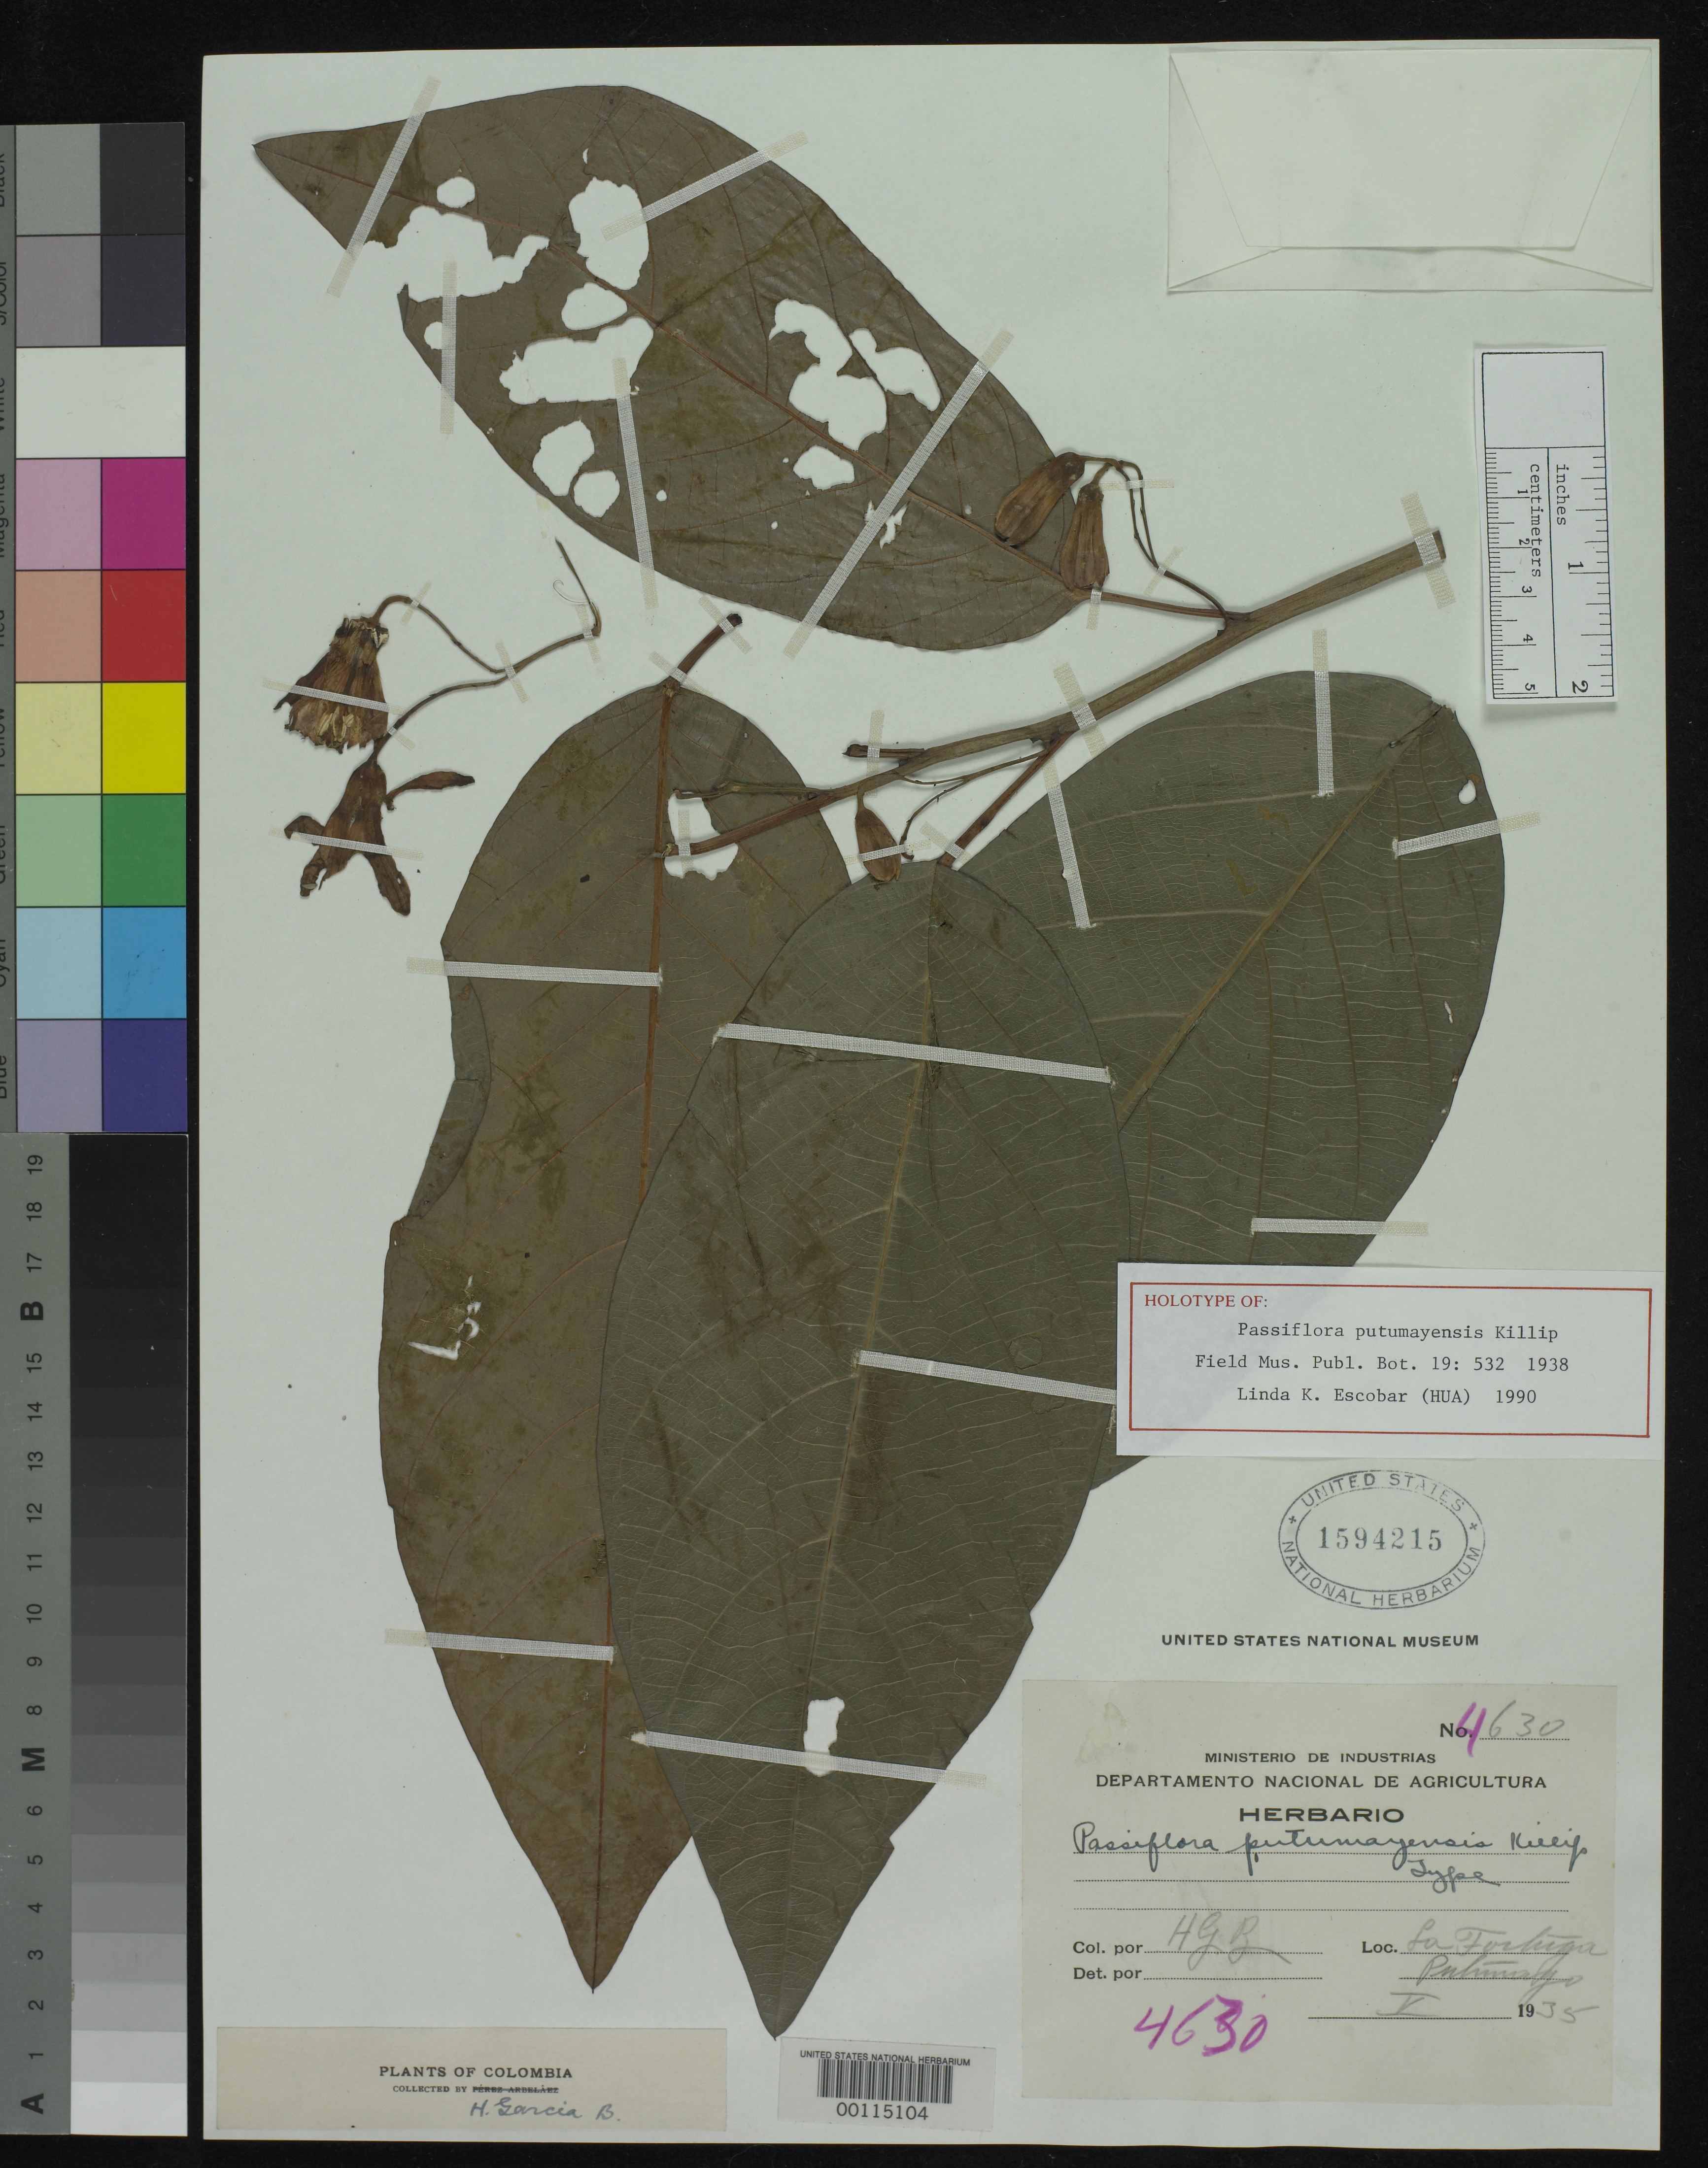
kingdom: Plantae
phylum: Tracheophyta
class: Magnoliopsida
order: Malpighiales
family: Passifloraceae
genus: Passiflora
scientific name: Passiflora putumayensis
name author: Killip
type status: Holotype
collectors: H. García Barriga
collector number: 4630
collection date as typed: May 1935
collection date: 1935-05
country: Colombia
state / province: Putumayo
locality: La Tortuga.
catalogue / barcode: US 1594215